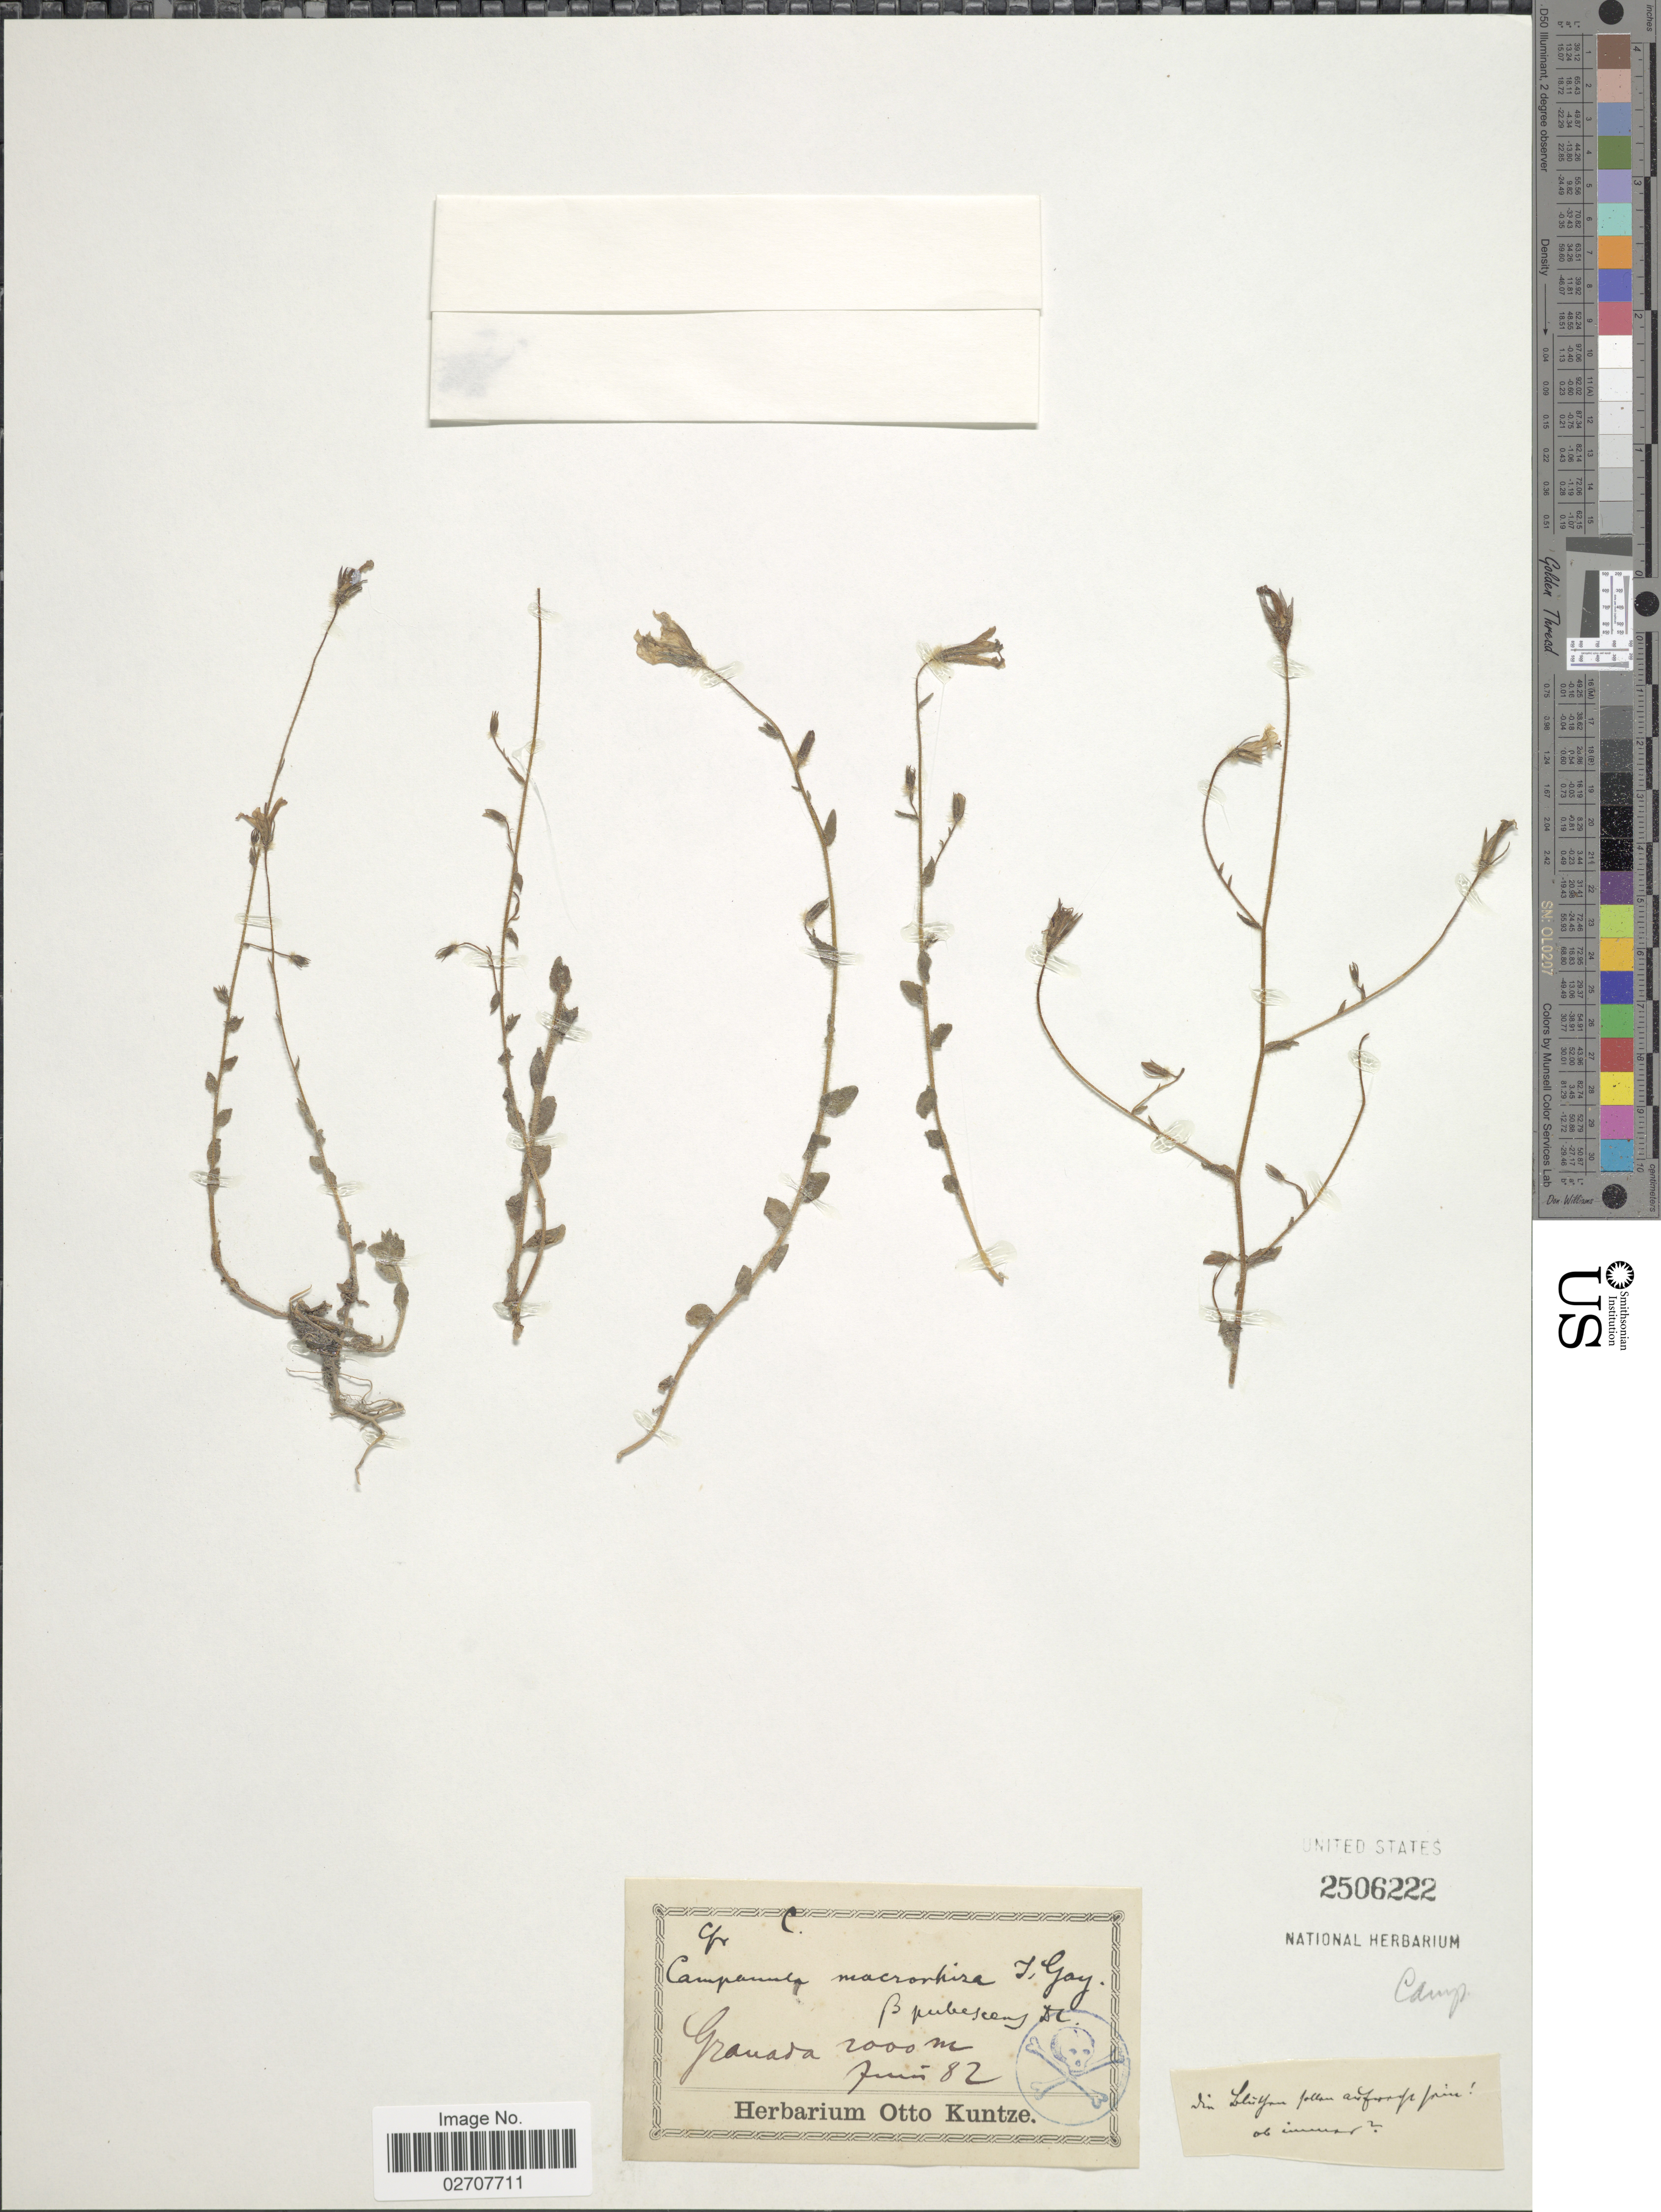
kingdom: Plantae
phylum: Tracheophyta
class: Magnoliopsida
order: Asterales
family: Campanulaceae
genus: Campanula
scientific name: Campanula macrorhiza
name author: J. Gay ex A. DC.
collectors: ex herb. Otto Kuntze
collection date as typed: Transcribed d/m/y: /6/82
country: Spain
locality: Granada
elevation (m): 2000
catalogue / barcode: US 2506222